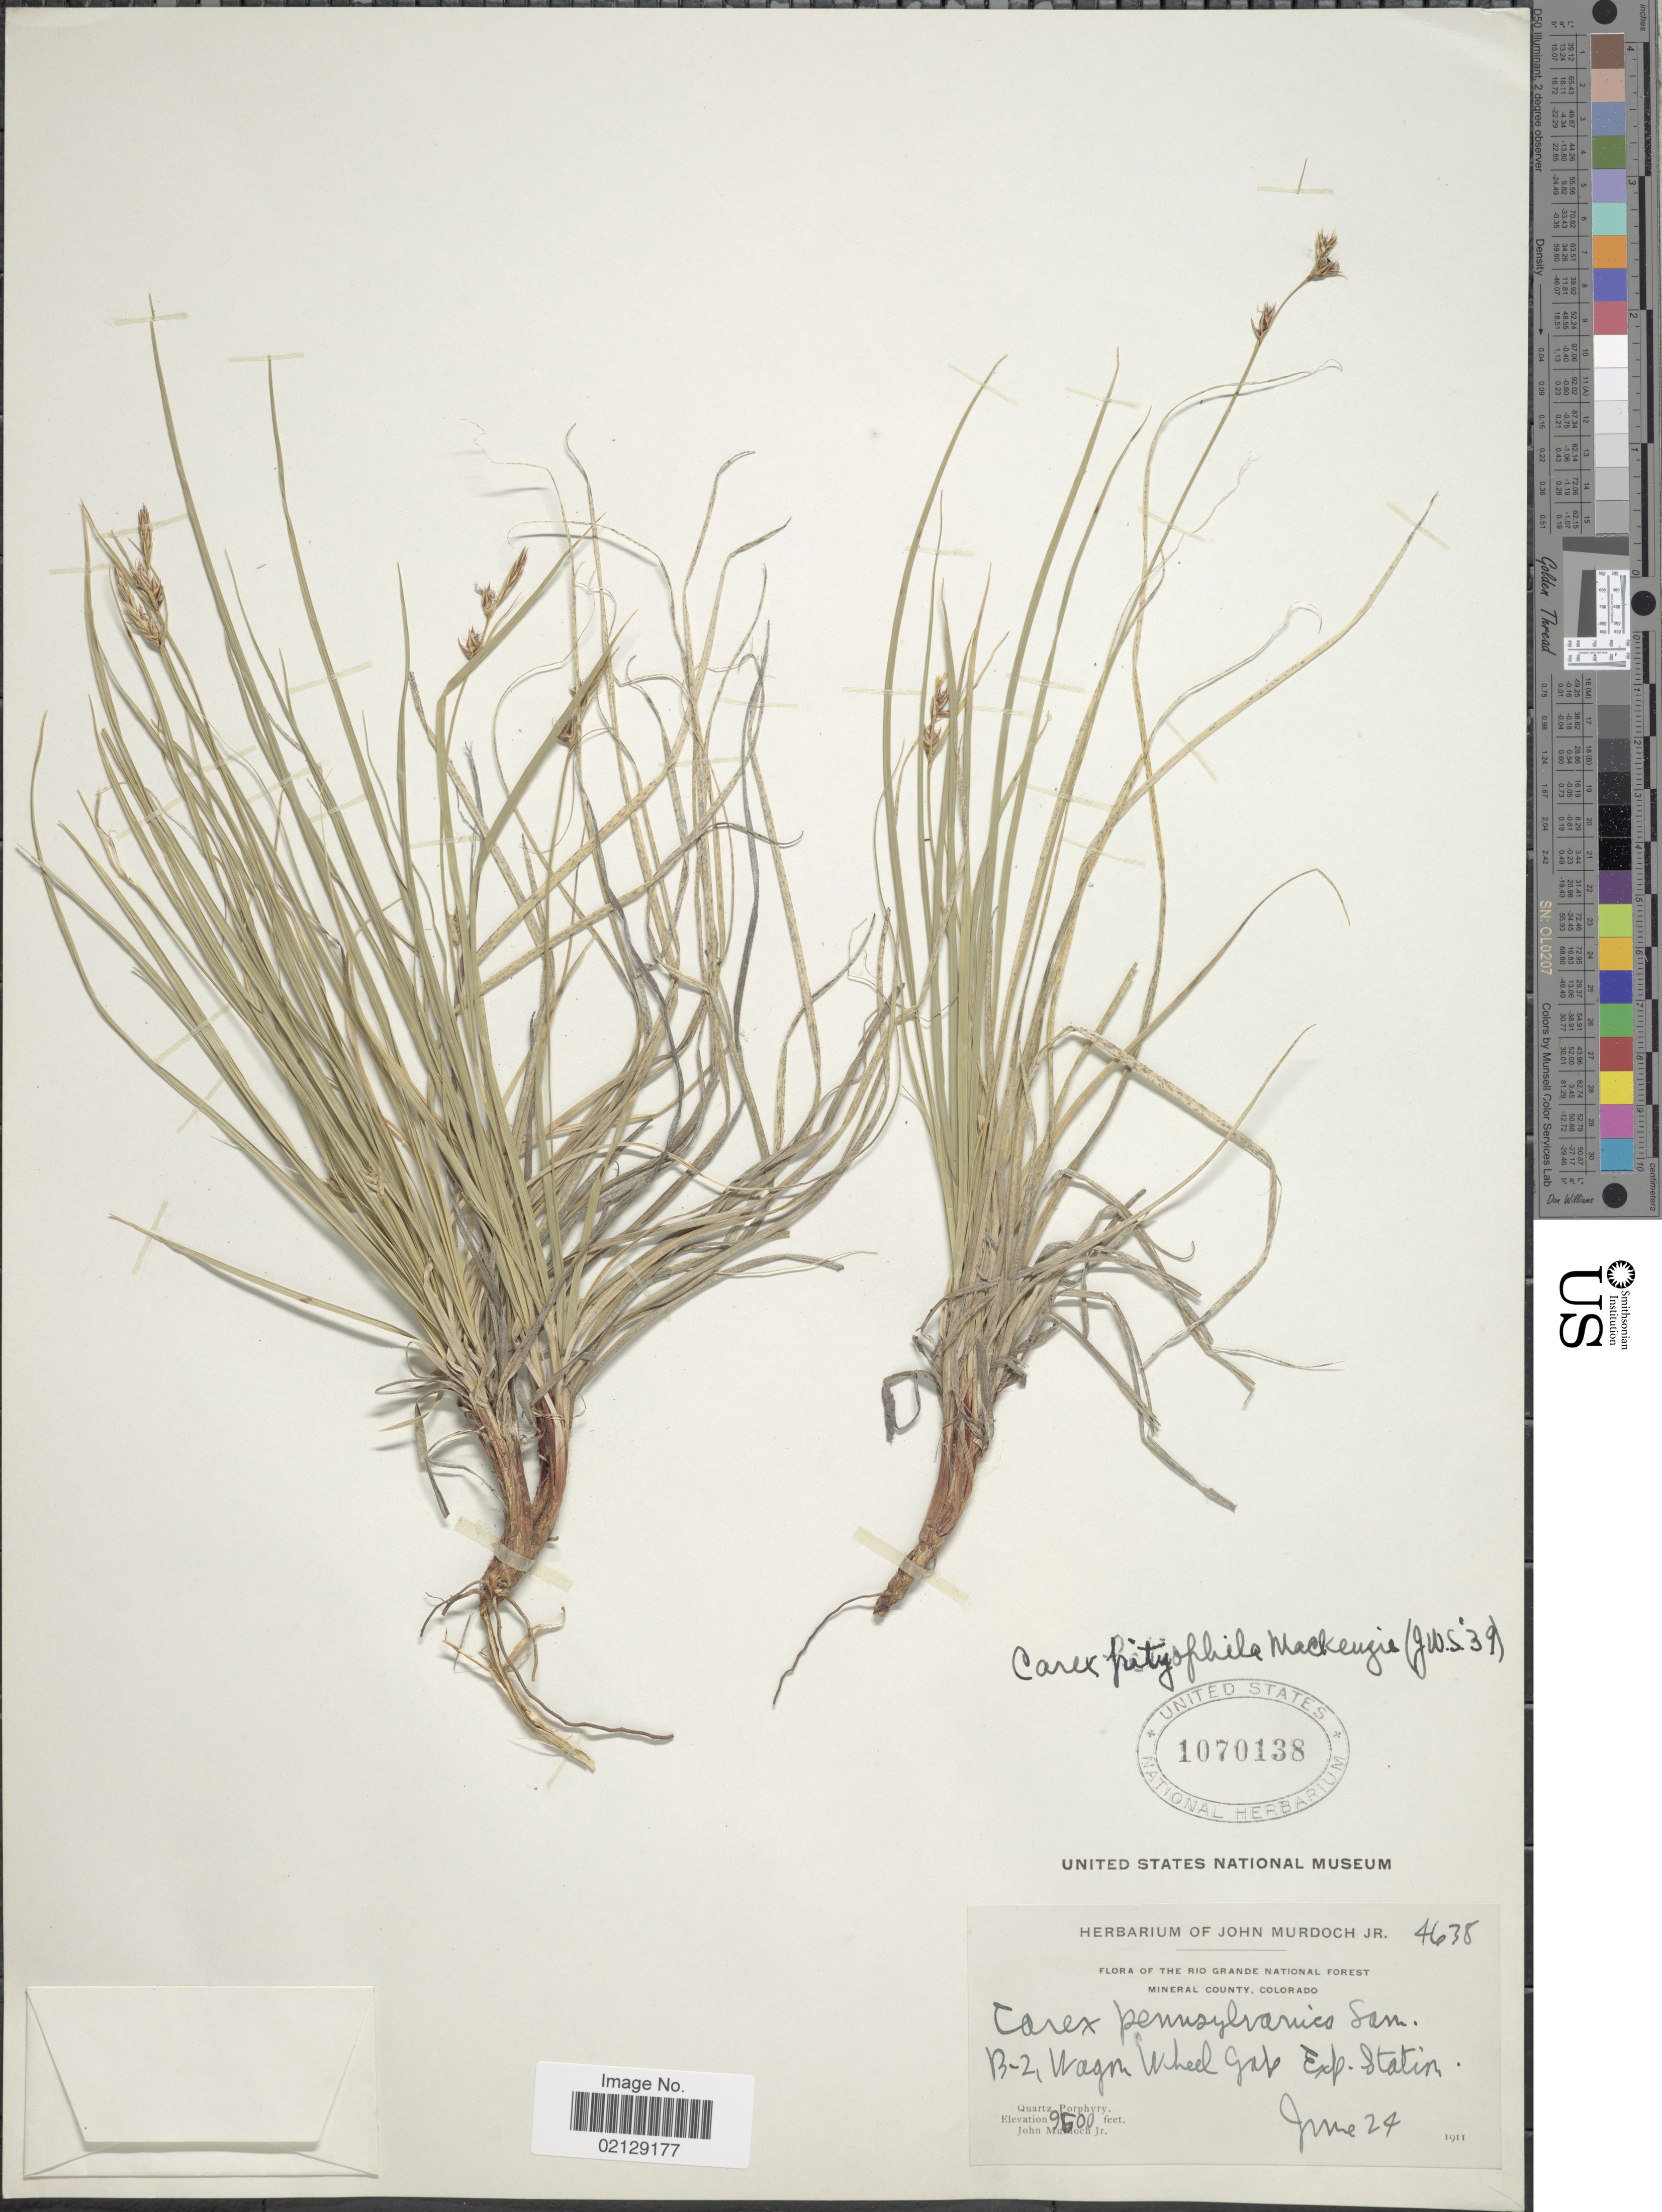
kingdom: Plantae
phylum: Tracheophyta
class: Liliopsida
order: Poales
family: Cyperaceae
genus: Carex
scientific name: Carex pityophila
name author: Mack.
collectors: J. Murdoch Jr.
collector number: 4638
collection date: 1911-06-24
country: United States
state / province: Colorado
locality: The Rio Grande National Forest, Mineral County, Colorado, B-2, Wagner Wheel Gap, Exp. Station, Quartz Porhyry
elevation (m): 2896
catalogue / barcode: US 1070138